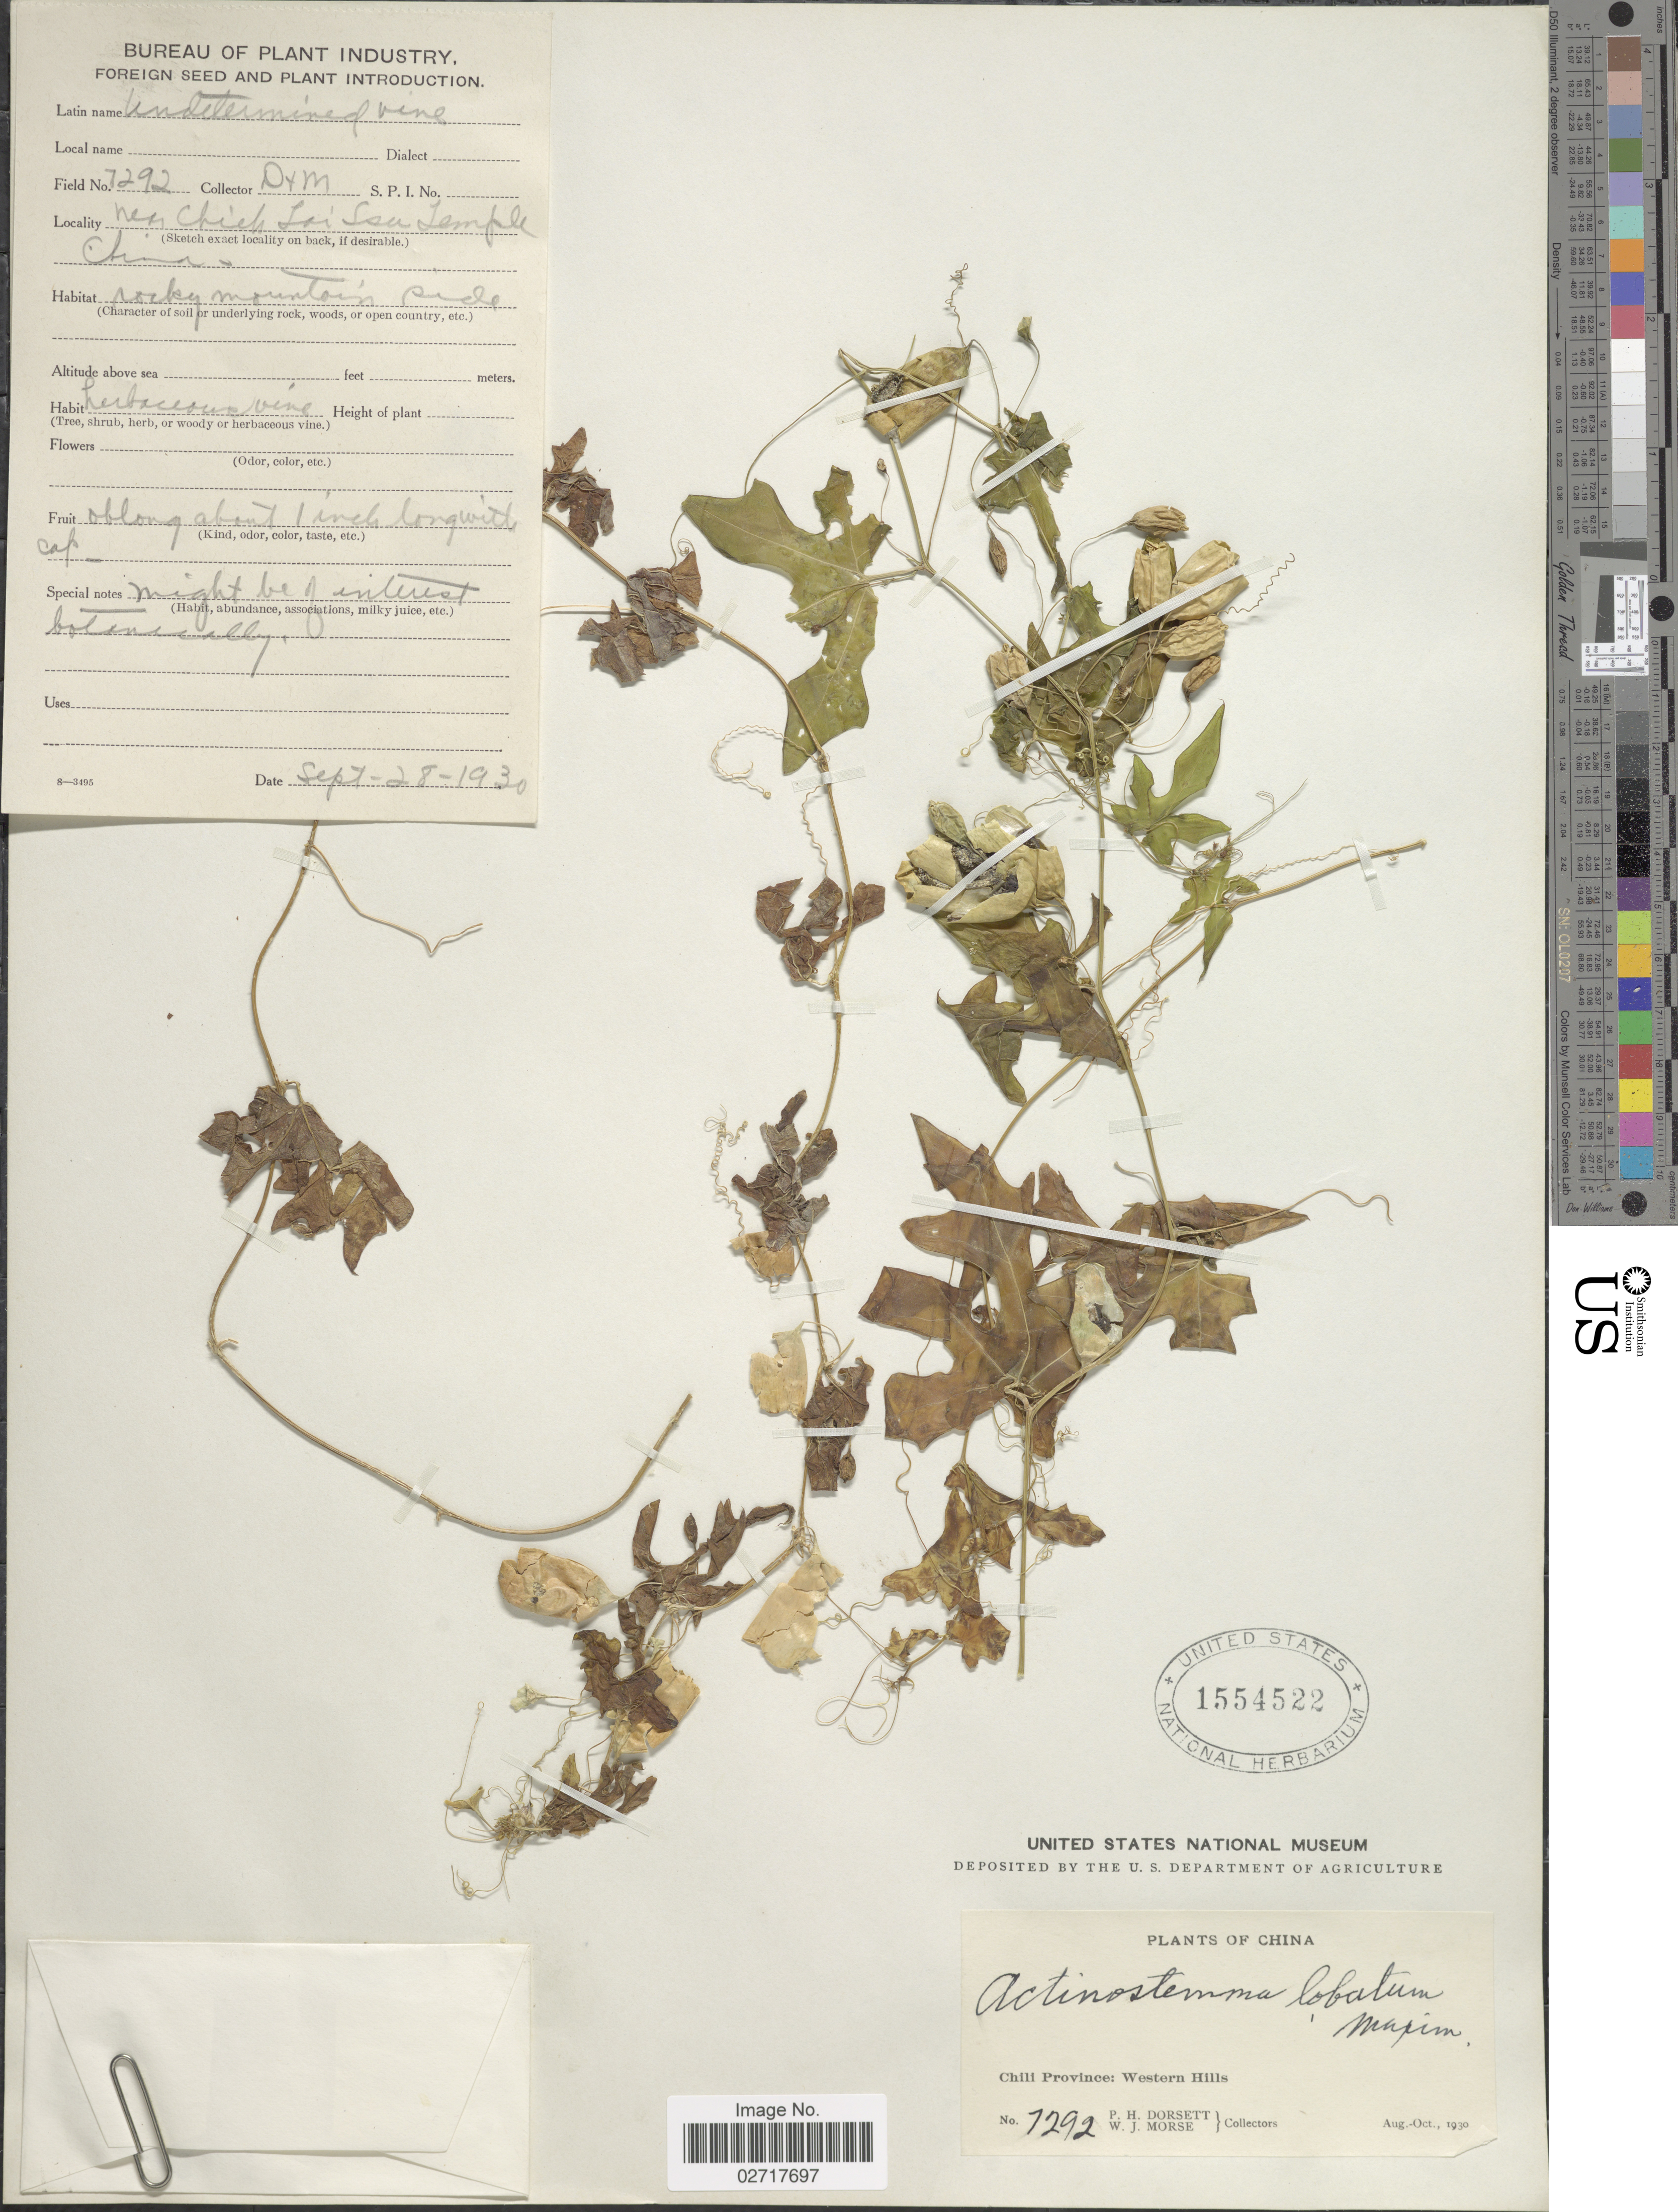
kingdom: Plantae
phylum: Tracheophyta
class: Magnoliopsida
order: Cucurbitales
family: Cucurbitaceae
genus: Actinostemma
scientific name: Actinostemma tenerum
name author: Griff.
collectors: P. H. Dorsett & W. J. Morse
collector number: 7292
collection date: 1930-09-28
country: China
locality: Chili Province: Western Hills. Near Chihli Sai Sai Temple [interpreted]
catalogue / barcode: US 1554522